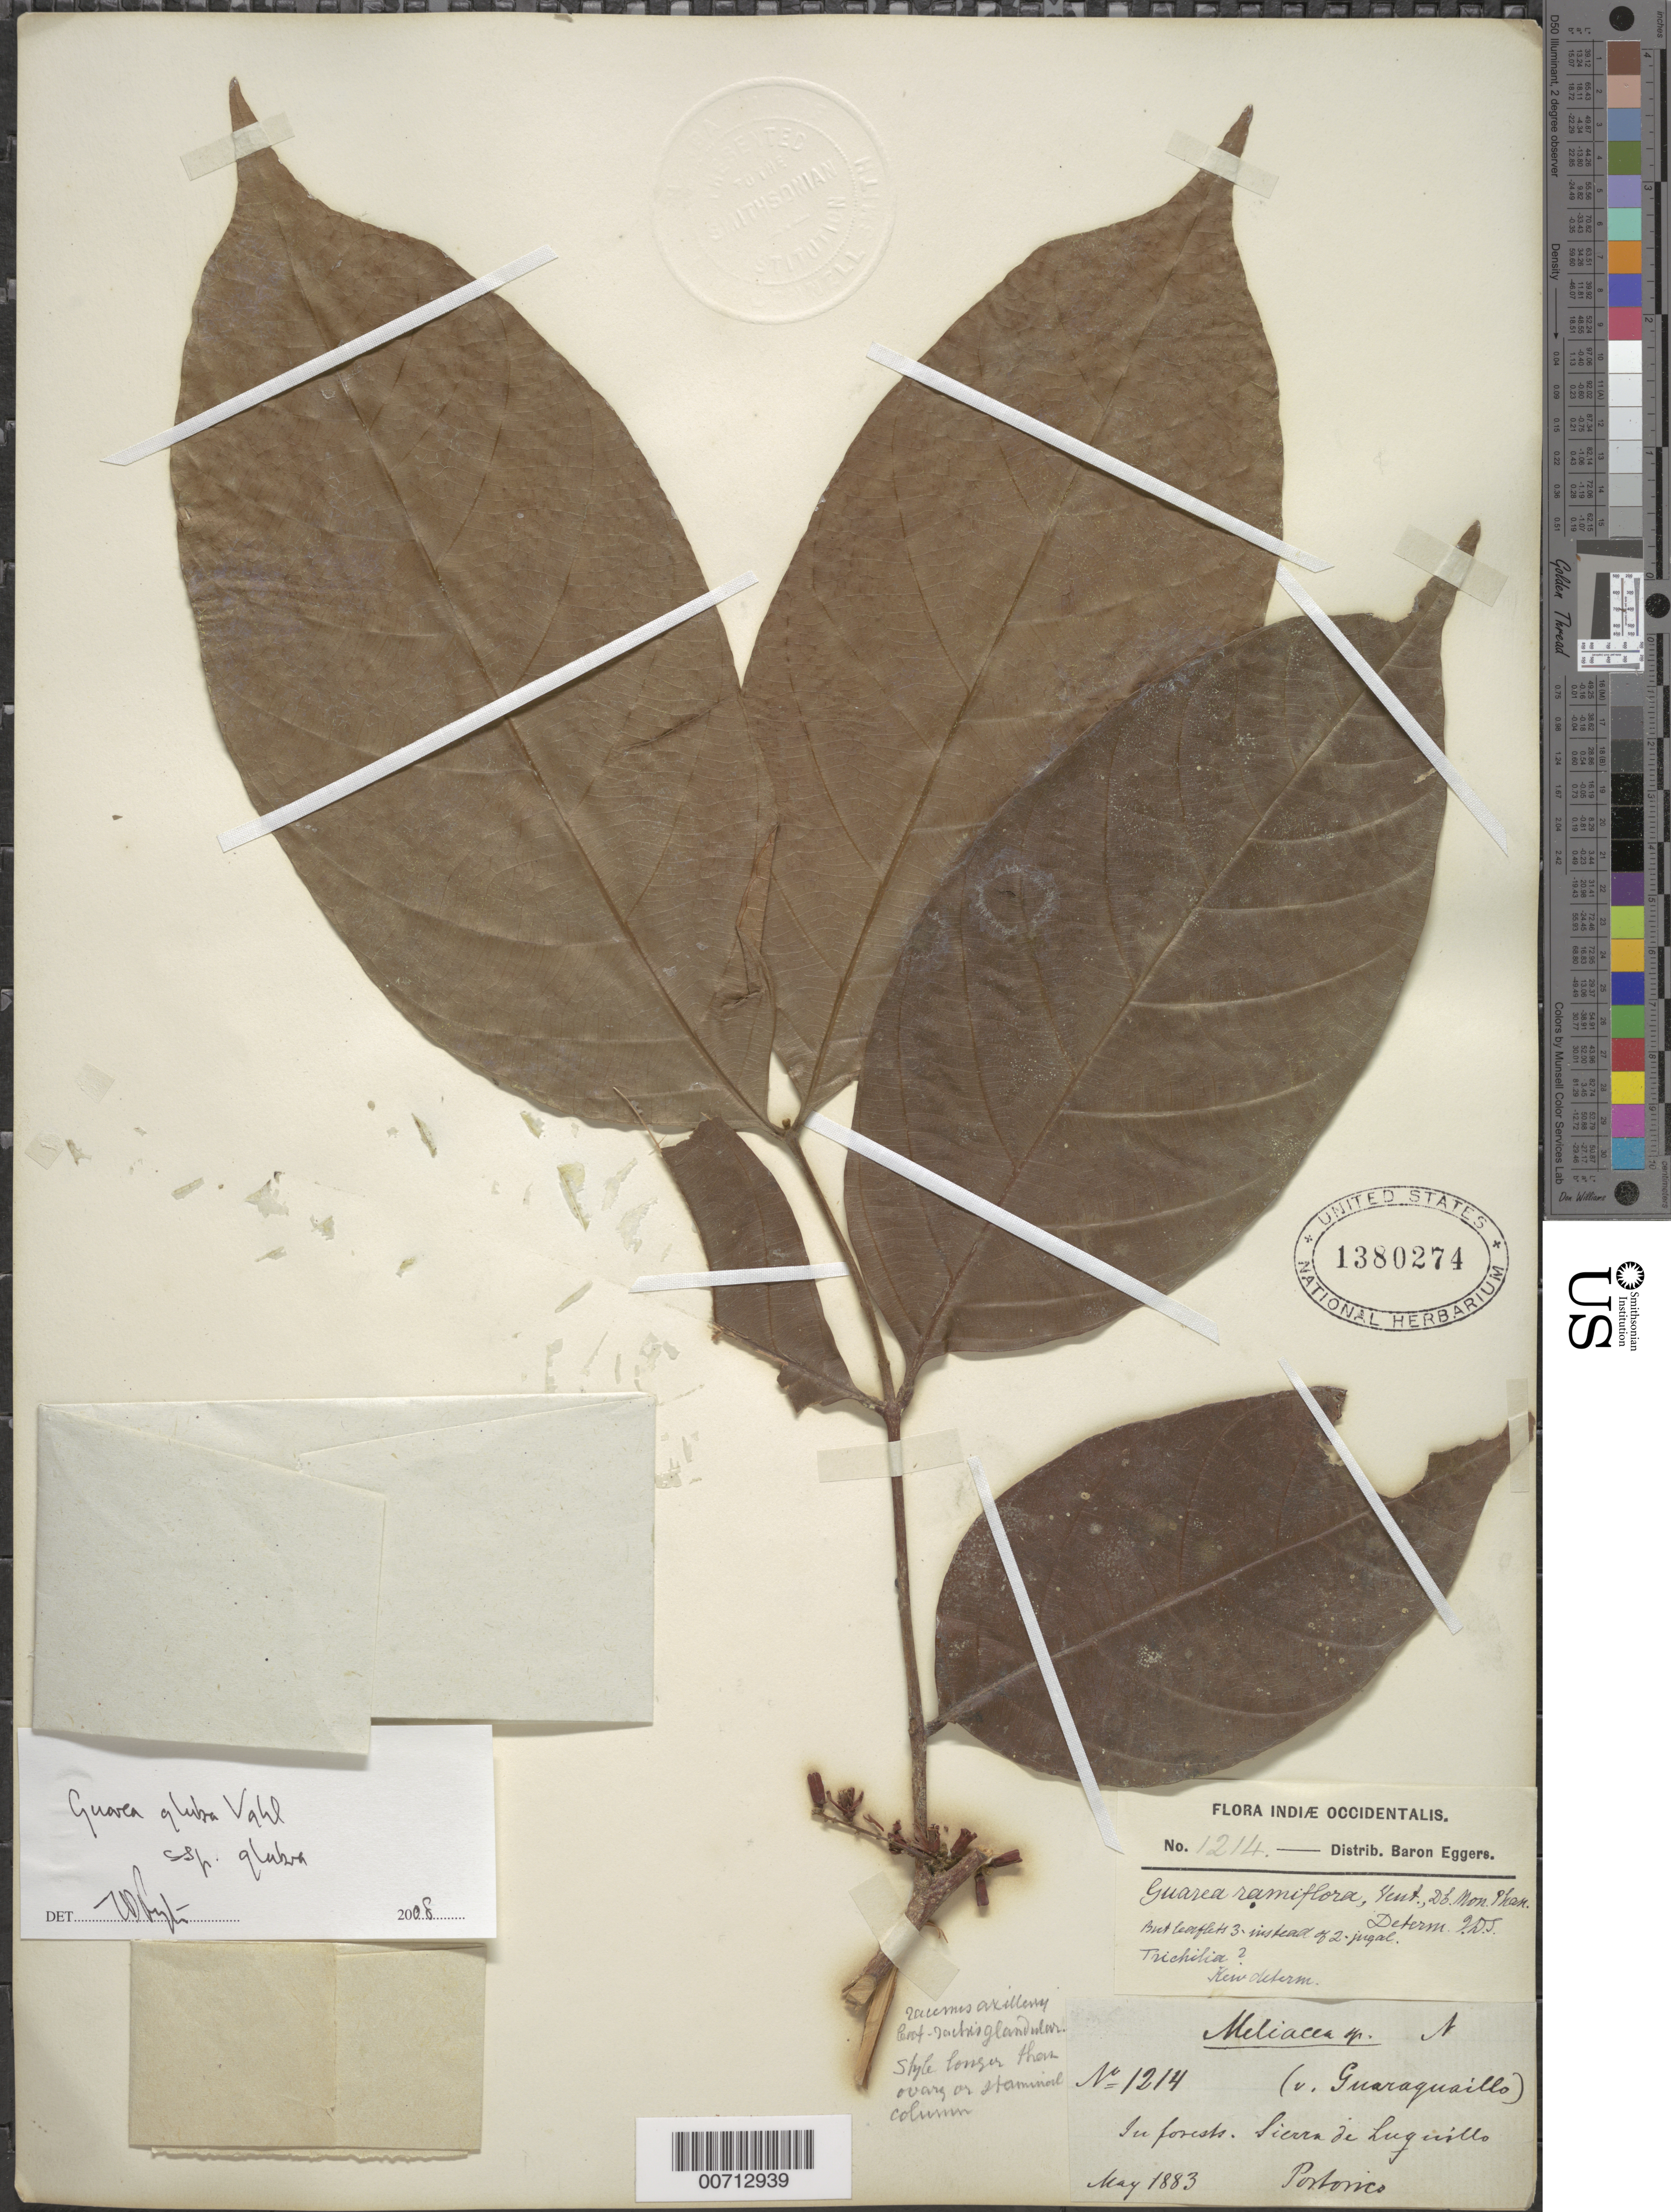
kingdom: Plantae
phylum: Tracheophyta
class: Magnoliopsida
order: Sapindales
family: Meliaceae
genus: Guarea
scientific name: Guarea ramiflora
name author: Vent.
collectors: H. F. A. von Eggers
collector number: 1214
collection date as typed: May 1883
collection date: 1883-05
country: Puerto Rico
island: Greater Antilles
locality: Sierra de Luquillo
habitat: In forest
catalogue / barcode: US 1380274